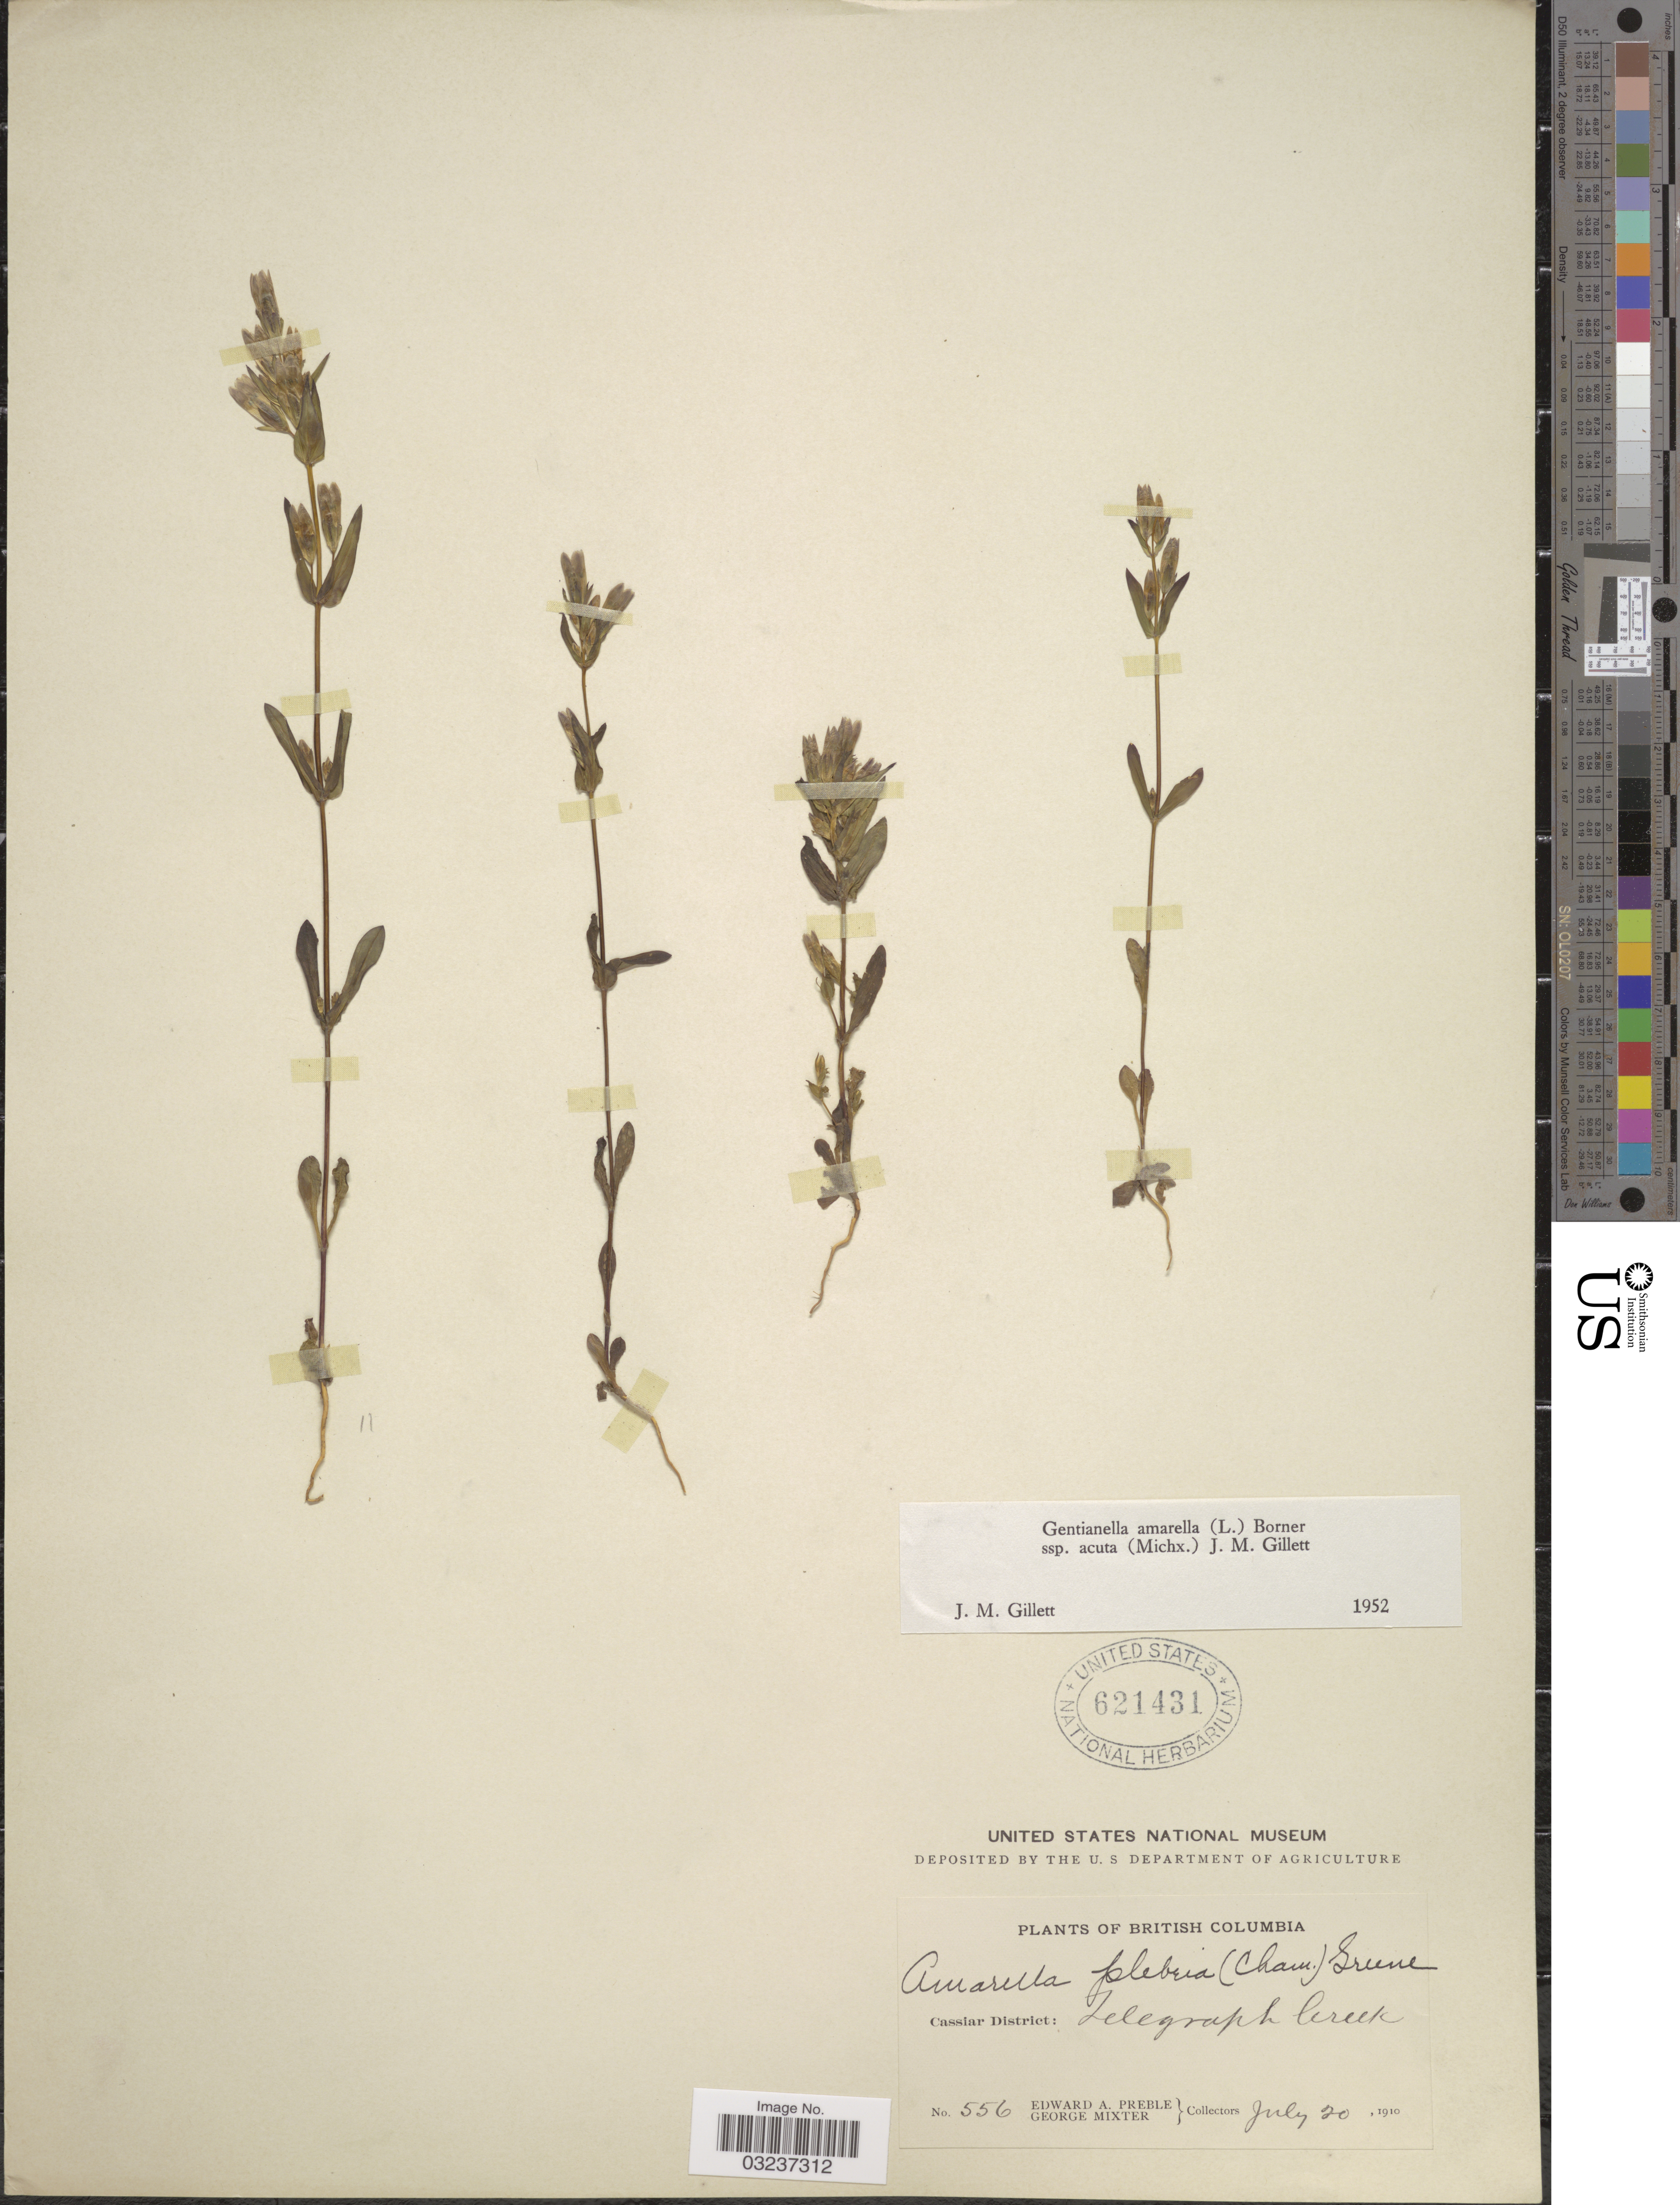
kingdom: Plantae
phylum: Tracheophyta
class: Magnoliopsida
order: Gentianales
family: Gentianaceae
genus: Gentianella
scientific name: Gentianella amarella subsp. acuta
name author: (Michx.) J.M. Gillett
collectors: E. Preble & G. Mixter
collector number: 556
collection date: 1910-07-20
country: Canada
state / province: British Columbia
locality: Cassiar District: Telegraph Creek.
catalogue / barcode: US 621431